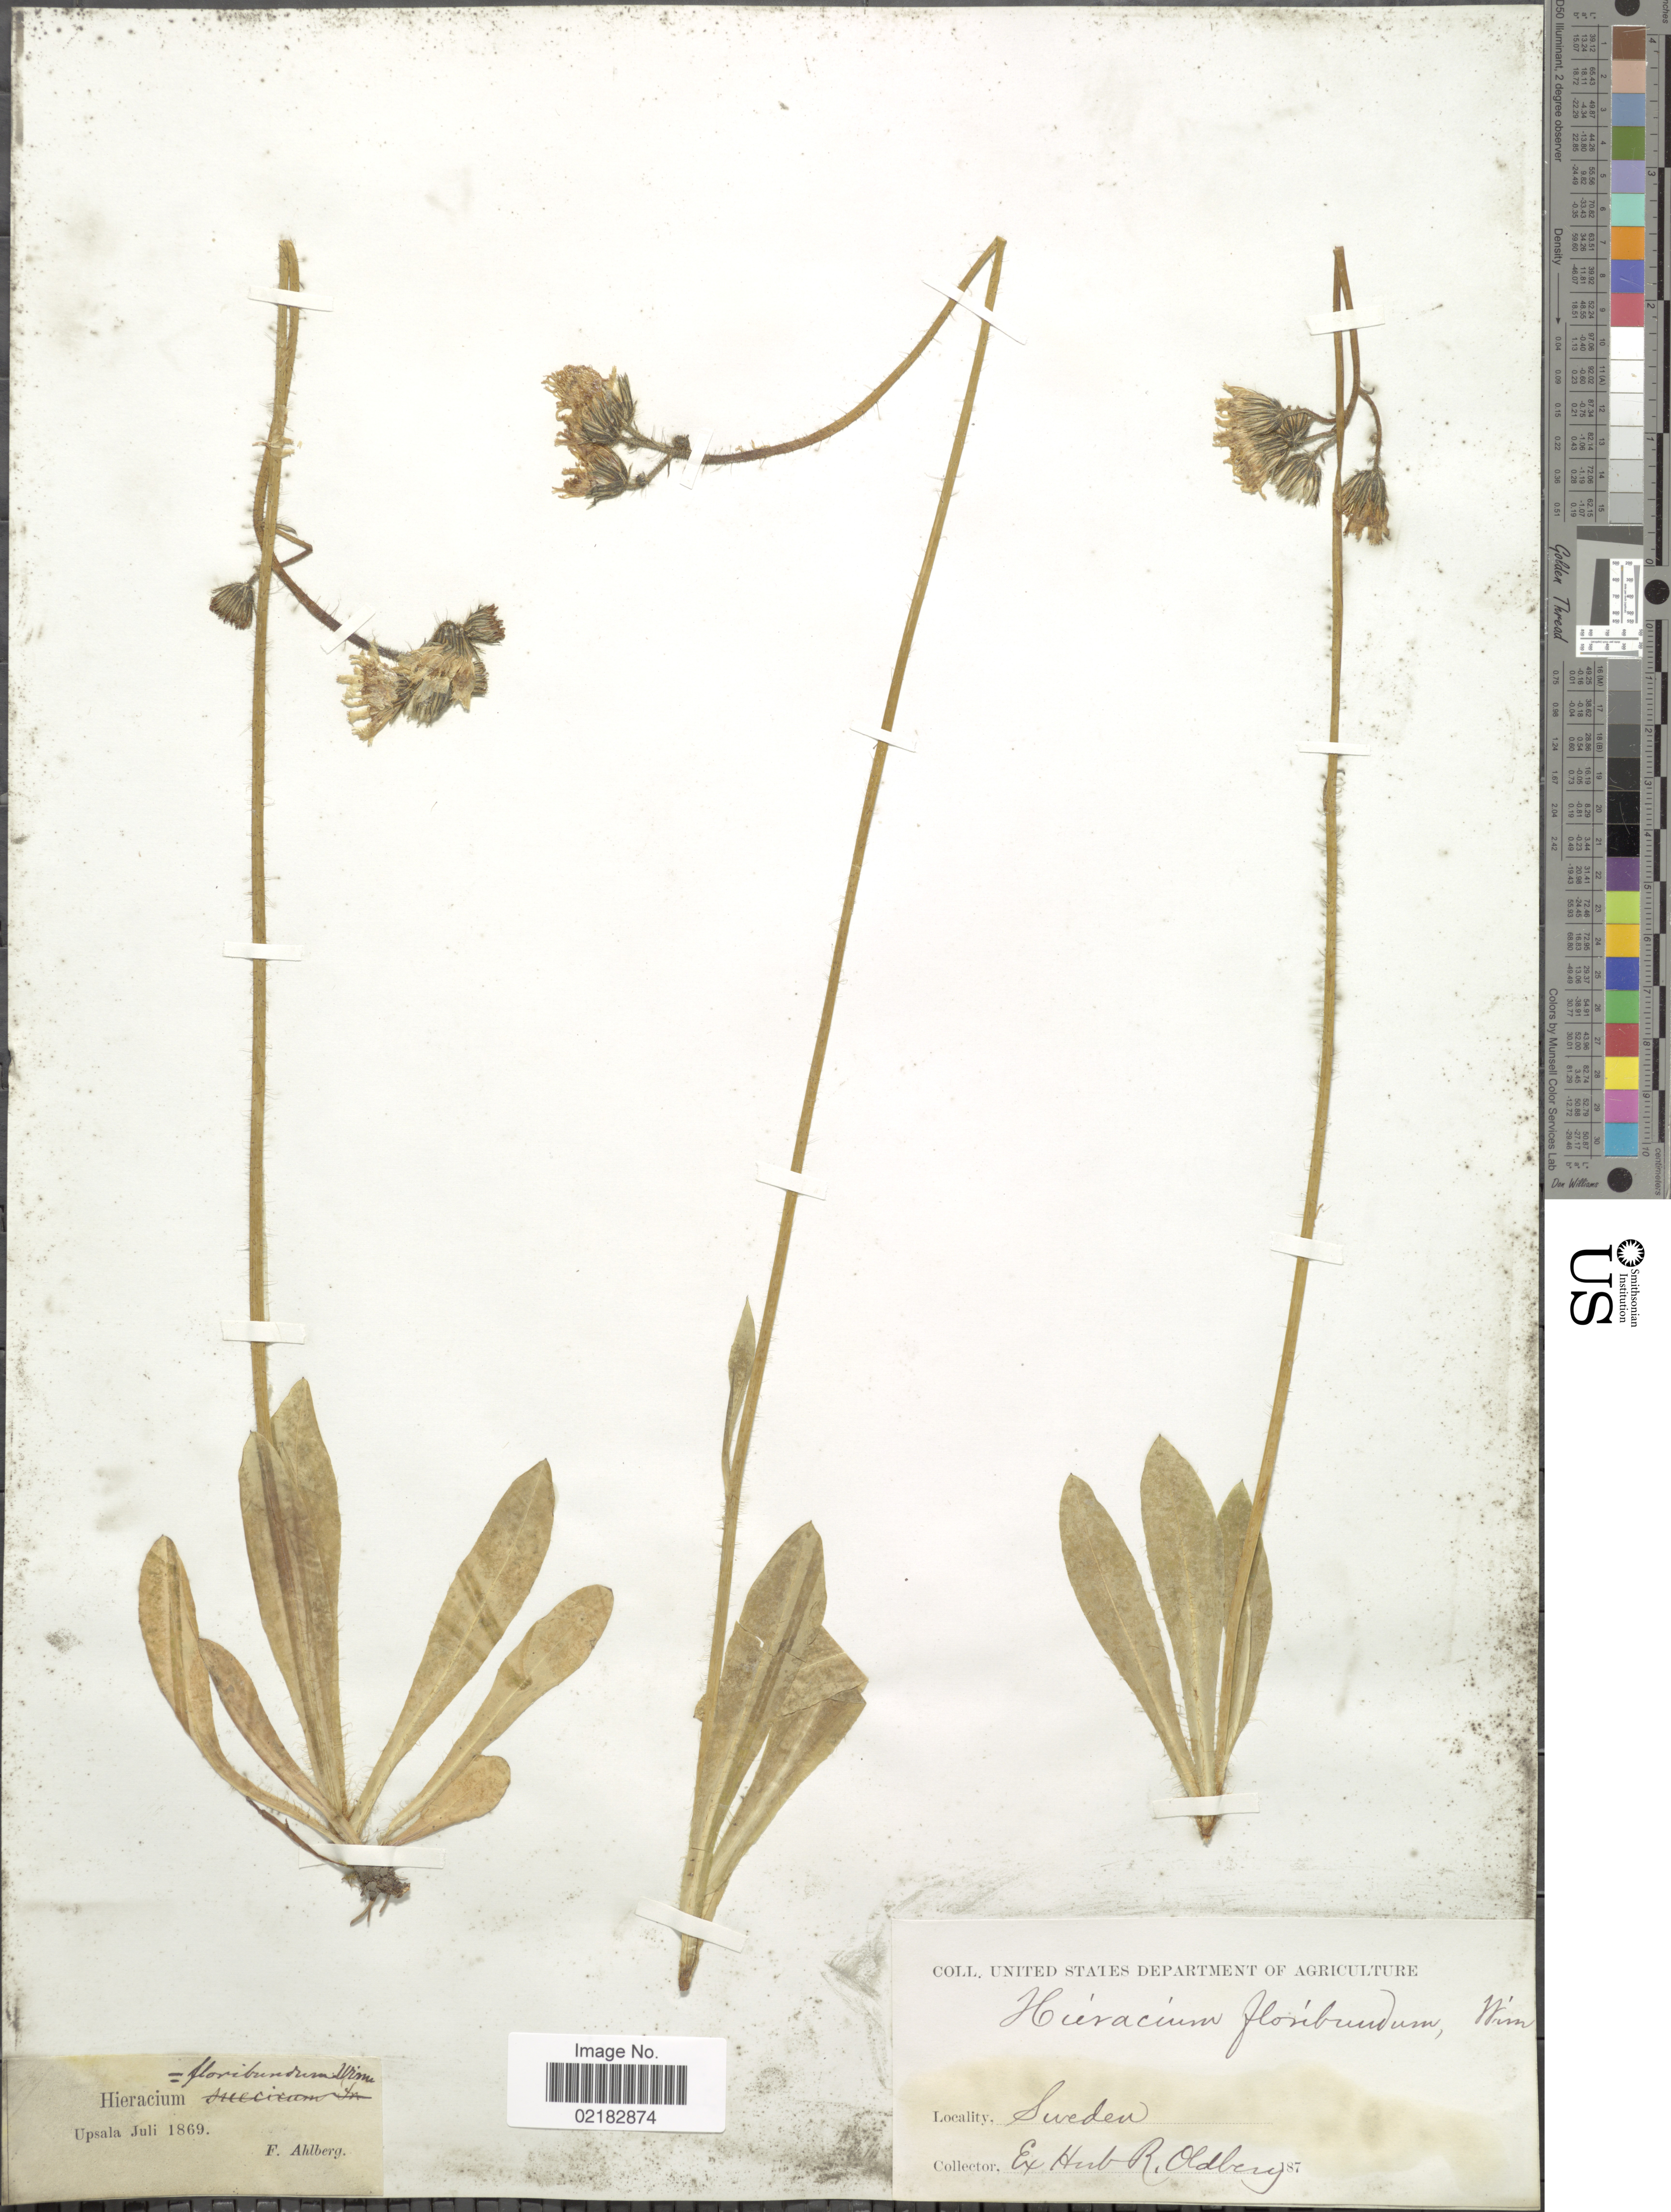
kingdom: Plantae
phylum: Tracheophyta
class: Magnoliopsida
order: Asterales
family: Asteraceae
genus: Pilosella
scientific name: Pilosella floribunda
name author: (Wimm. & Grab.) Fr. a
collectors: F. Ahlberg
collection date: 1869-07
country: Sweden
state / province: Uppsala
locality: Upsala, Sweden